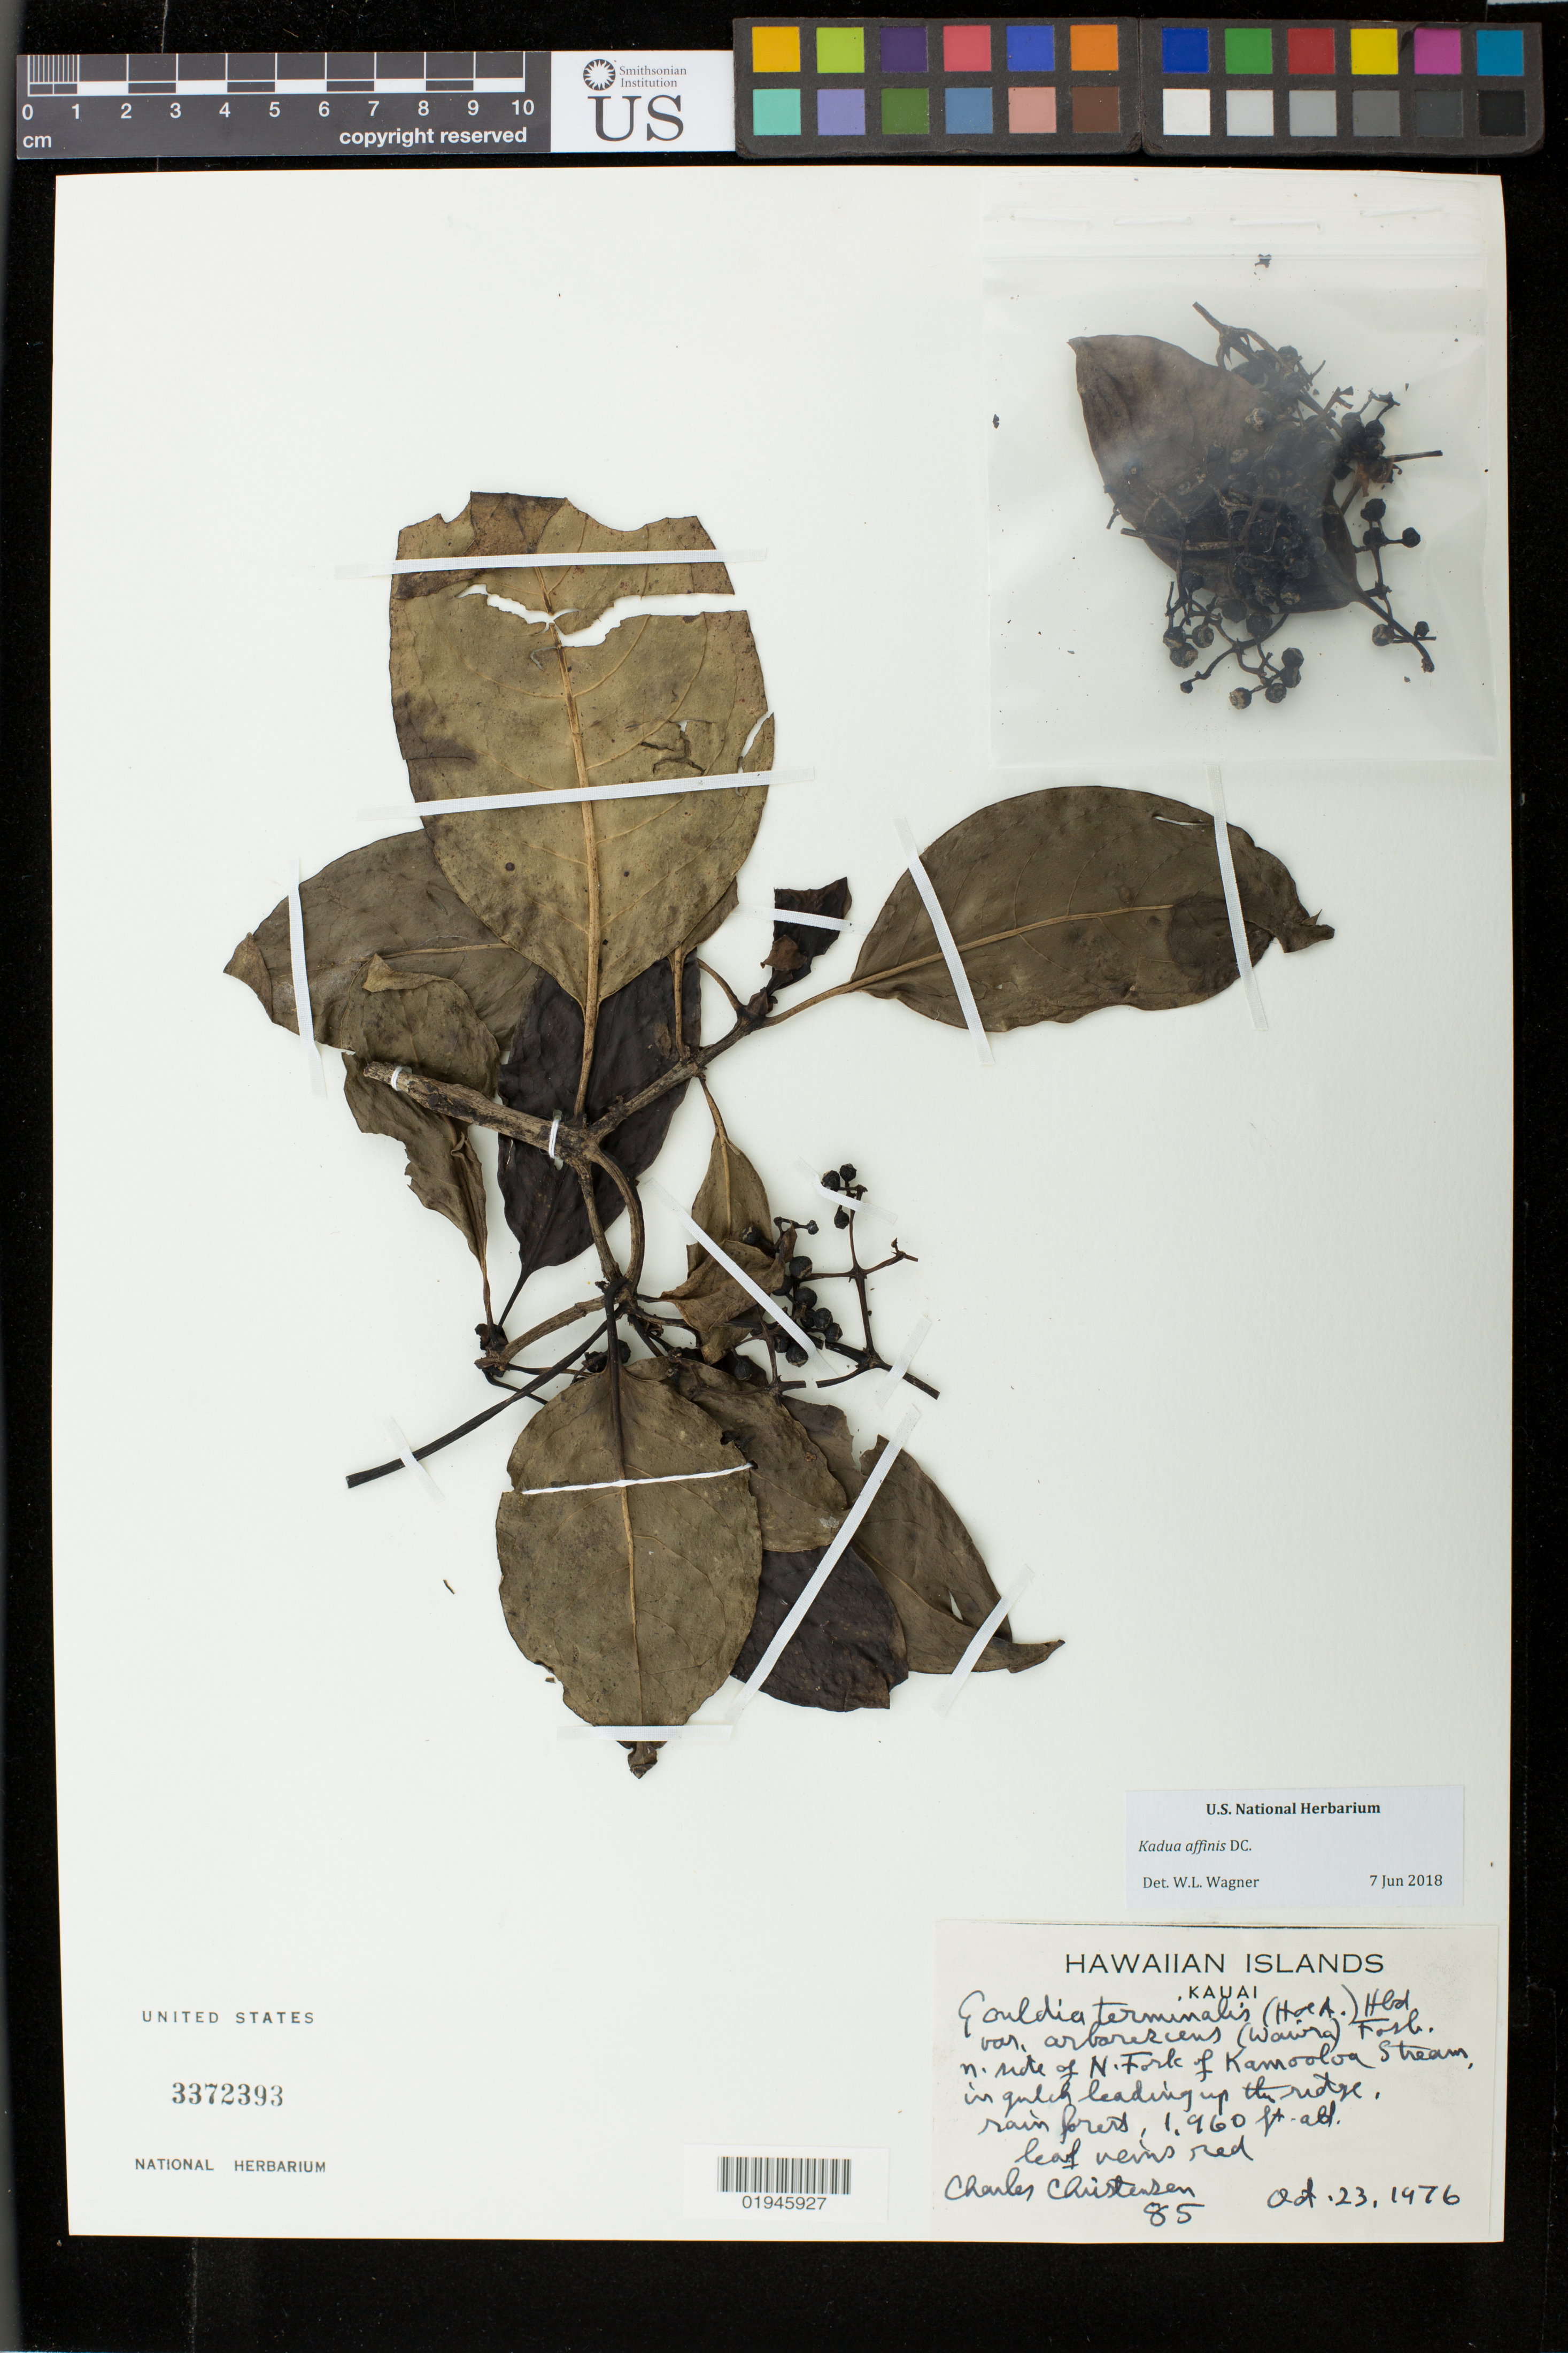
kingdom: Plantae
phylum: Tracheophyta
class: Magnoliopsida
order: Gentianales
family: Rubiaceae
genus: Kadua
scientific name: Kadua affinis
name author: DC.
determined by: Wagner, W. L., (BOT), Smithsonian Institution - National Museum of Natural History (UNITED STATES)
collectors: C. Christensen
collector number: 85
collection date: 1976-10-23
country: United States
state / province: Hawaii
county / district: Kauai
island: Kaua'i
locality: N side of N fork of Kamooloa Stream, in gulch leading up the ridge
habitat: Rain forest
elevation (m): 597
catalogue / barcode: US 3372393